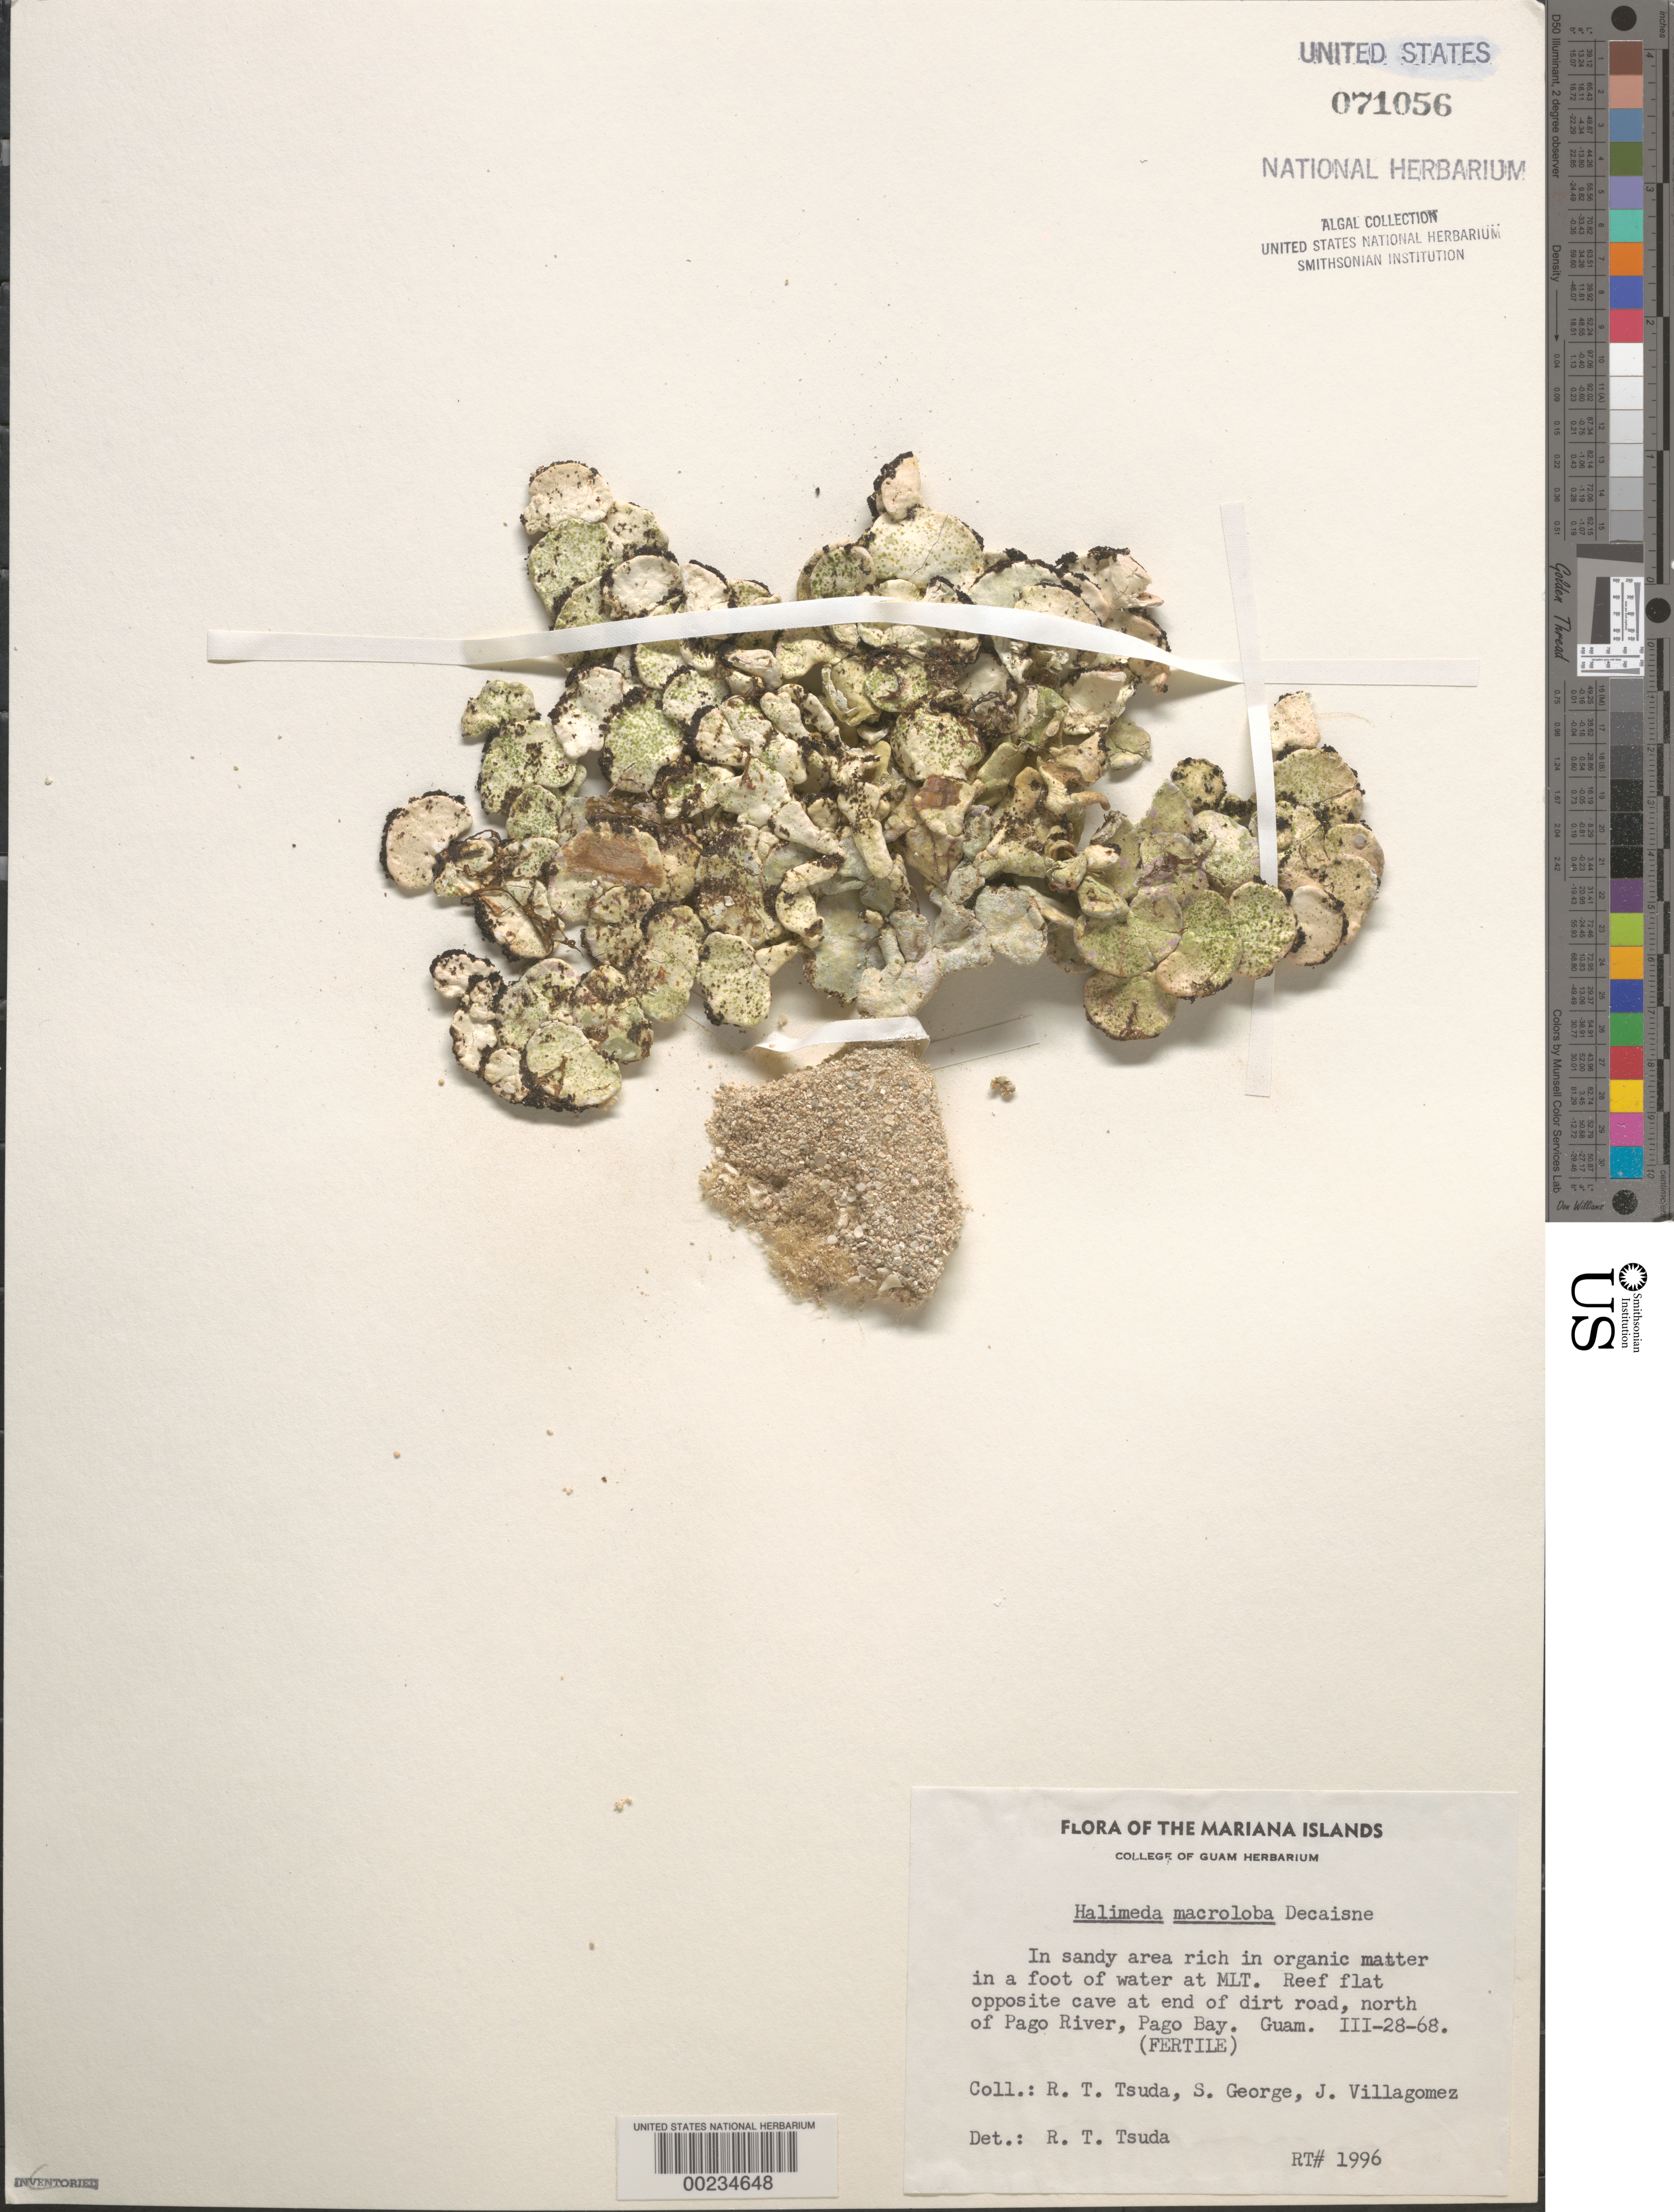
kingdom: Plantae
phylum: Chlorophyta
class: Ulvophyceae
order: Bryopsidales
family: Halimedaceae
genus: Halimeda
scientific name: Halimeda macroloba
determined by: Tsuda, R. T.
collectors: R. Tsuda, S. George & J. Villagomez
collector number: Rt 1996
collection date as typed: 28 Mar 1968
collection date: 1968-03-28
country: Guam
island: Guam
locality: Pago Bay north of Pago River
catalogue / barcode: US 71056